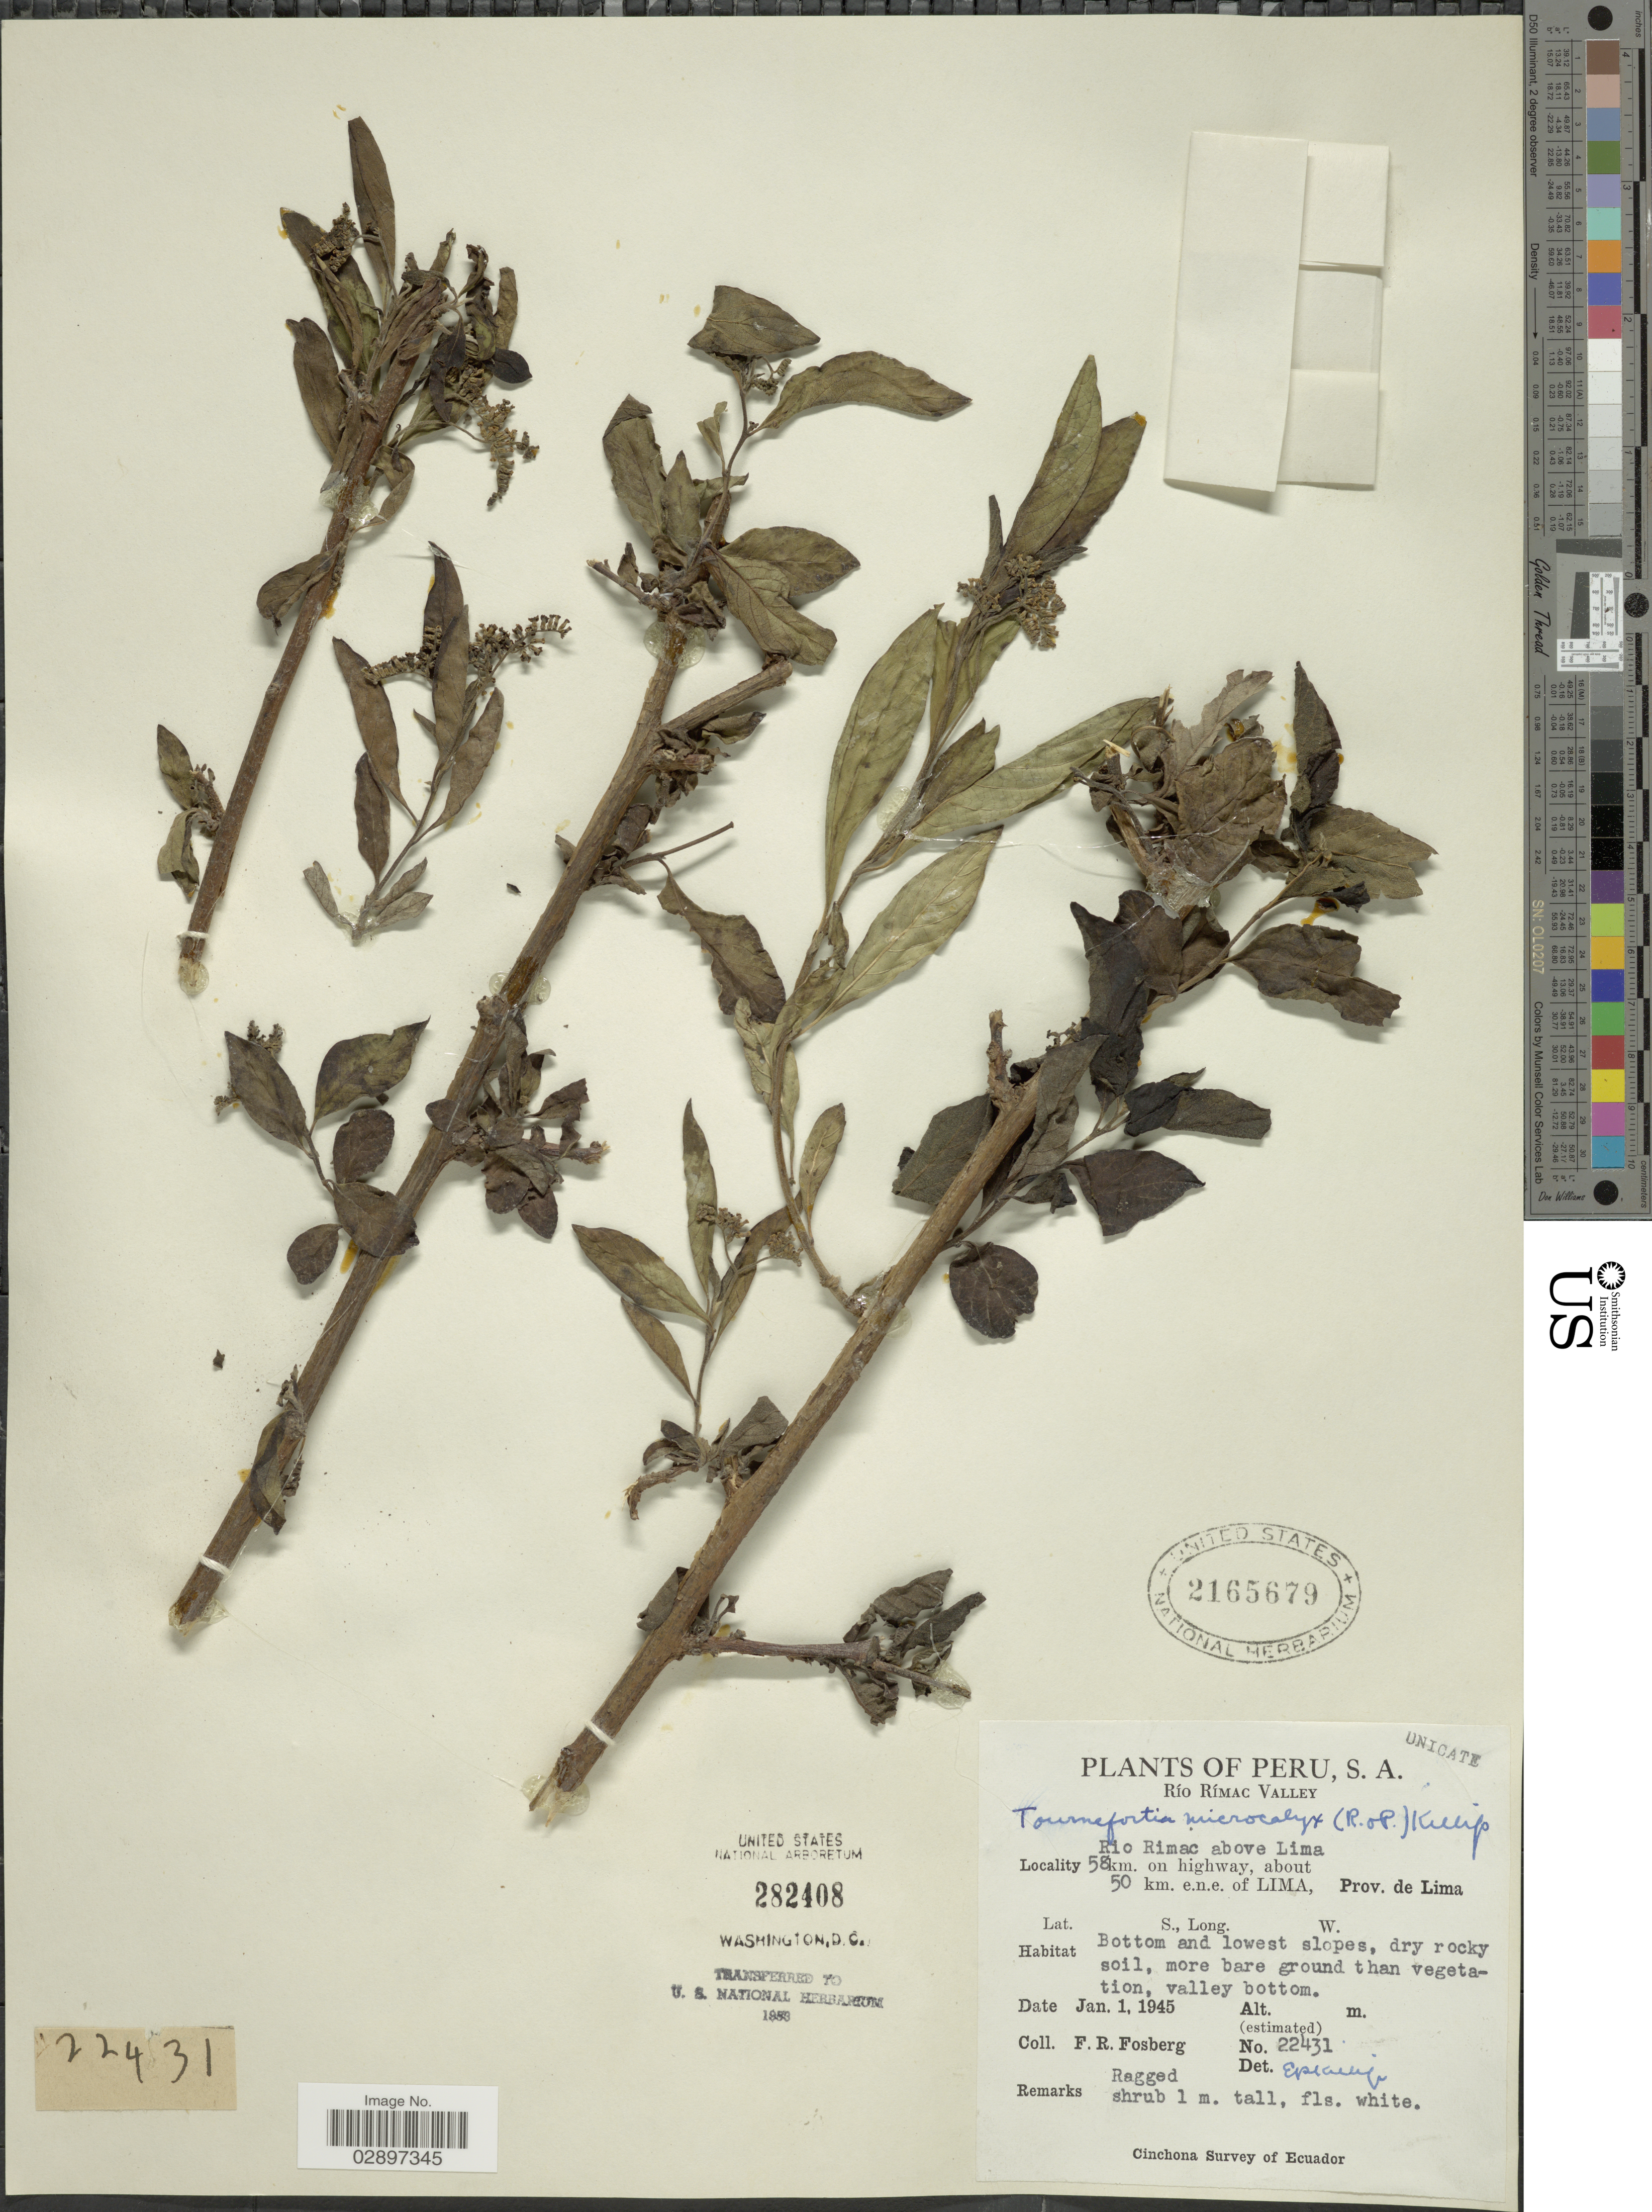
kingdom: Plantae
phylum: Tracheophyta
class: Magnoliopsida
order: Boraginales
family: Heliotropiaceae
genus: Tournefortia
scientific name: Tournefortia microcalyx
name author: (Ruiz & Pav.) I.M. Johnst.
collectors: F. R. Fosberg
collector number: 22431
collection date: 1945-01-01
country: Peru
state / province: Lima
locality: Rio Rimac above Lima, 58 km. on highway, about 50 km. e.n.e. of Lima. Río Rímac Valley.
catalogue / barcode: US 2165679